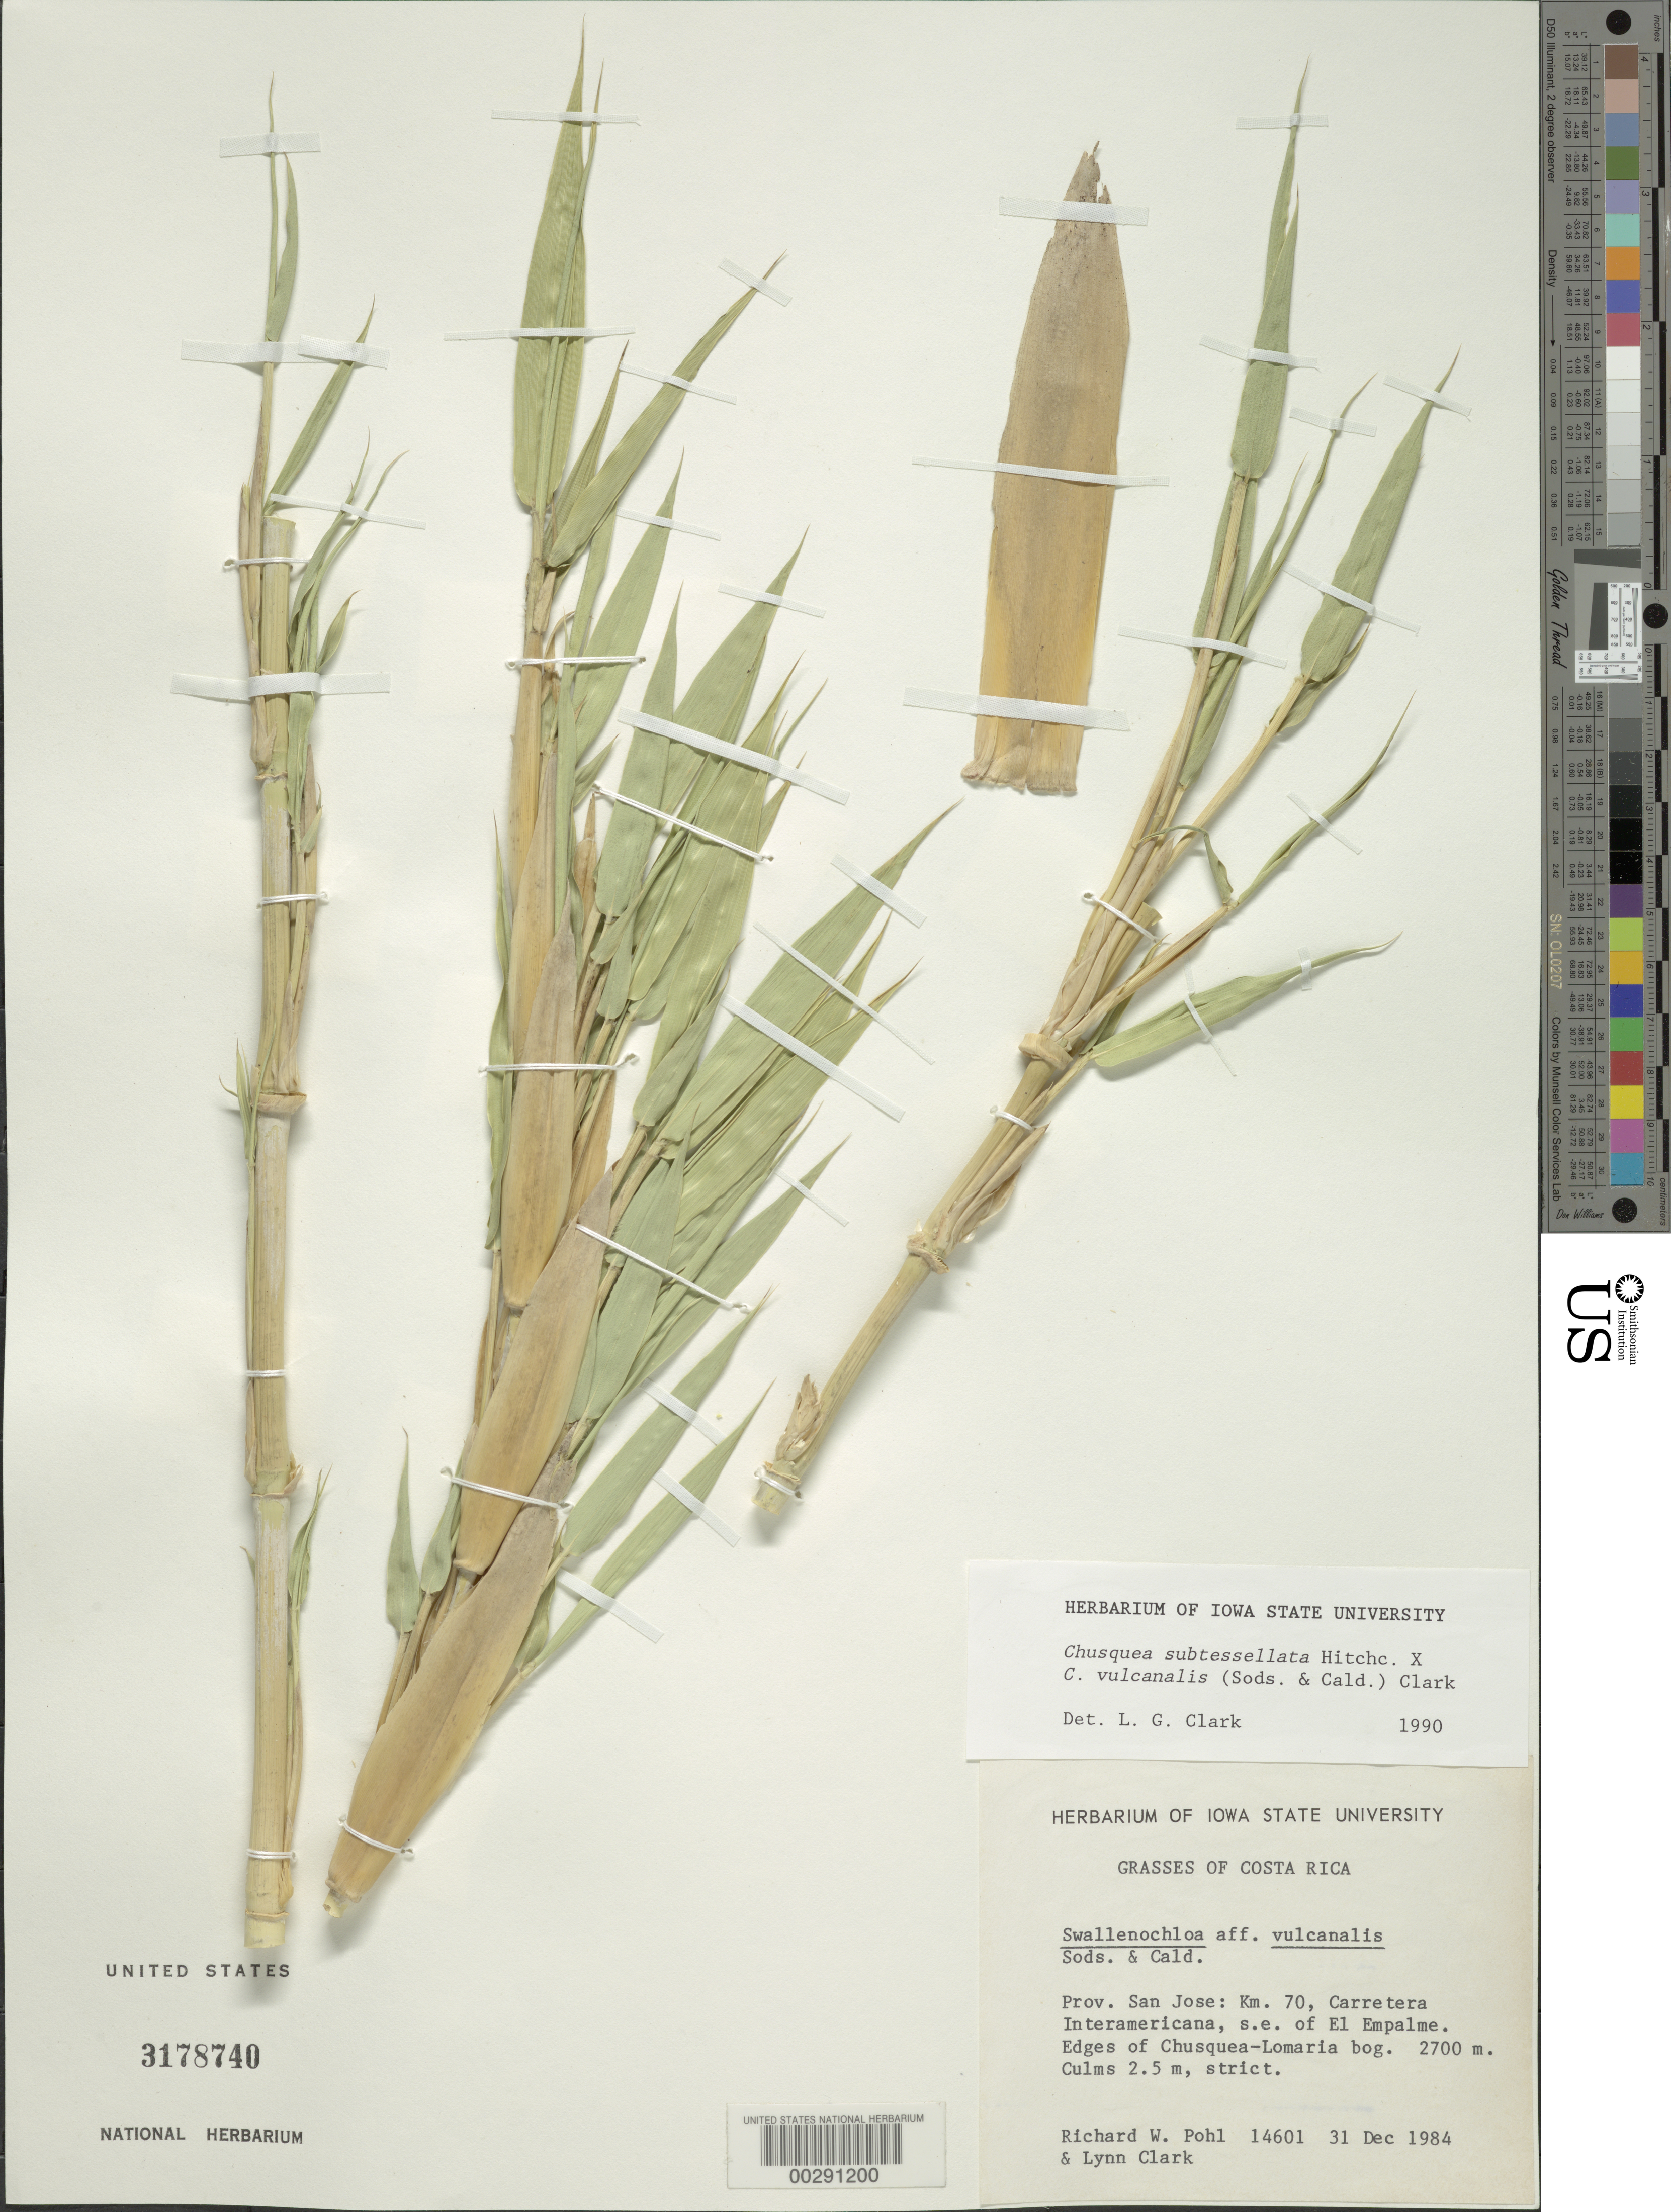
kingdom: Plantae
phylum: Tracheophyta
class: Liliopsida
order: Poales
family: Poaceae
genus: Chusquea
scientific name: Chusquea subtessellata x C. vulcanalis (Soderstr. & C. E. Calderón) L.G. Clark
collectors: R. W. Pohl & L. G. Clark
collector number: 14601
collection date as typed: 31 Dec 1984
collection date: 1984-12-31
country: Costa Rica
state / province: San José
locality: Km 70, carretera interamericana, se of el empalme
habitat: Bog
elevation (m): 2700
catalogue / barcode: US 3178740